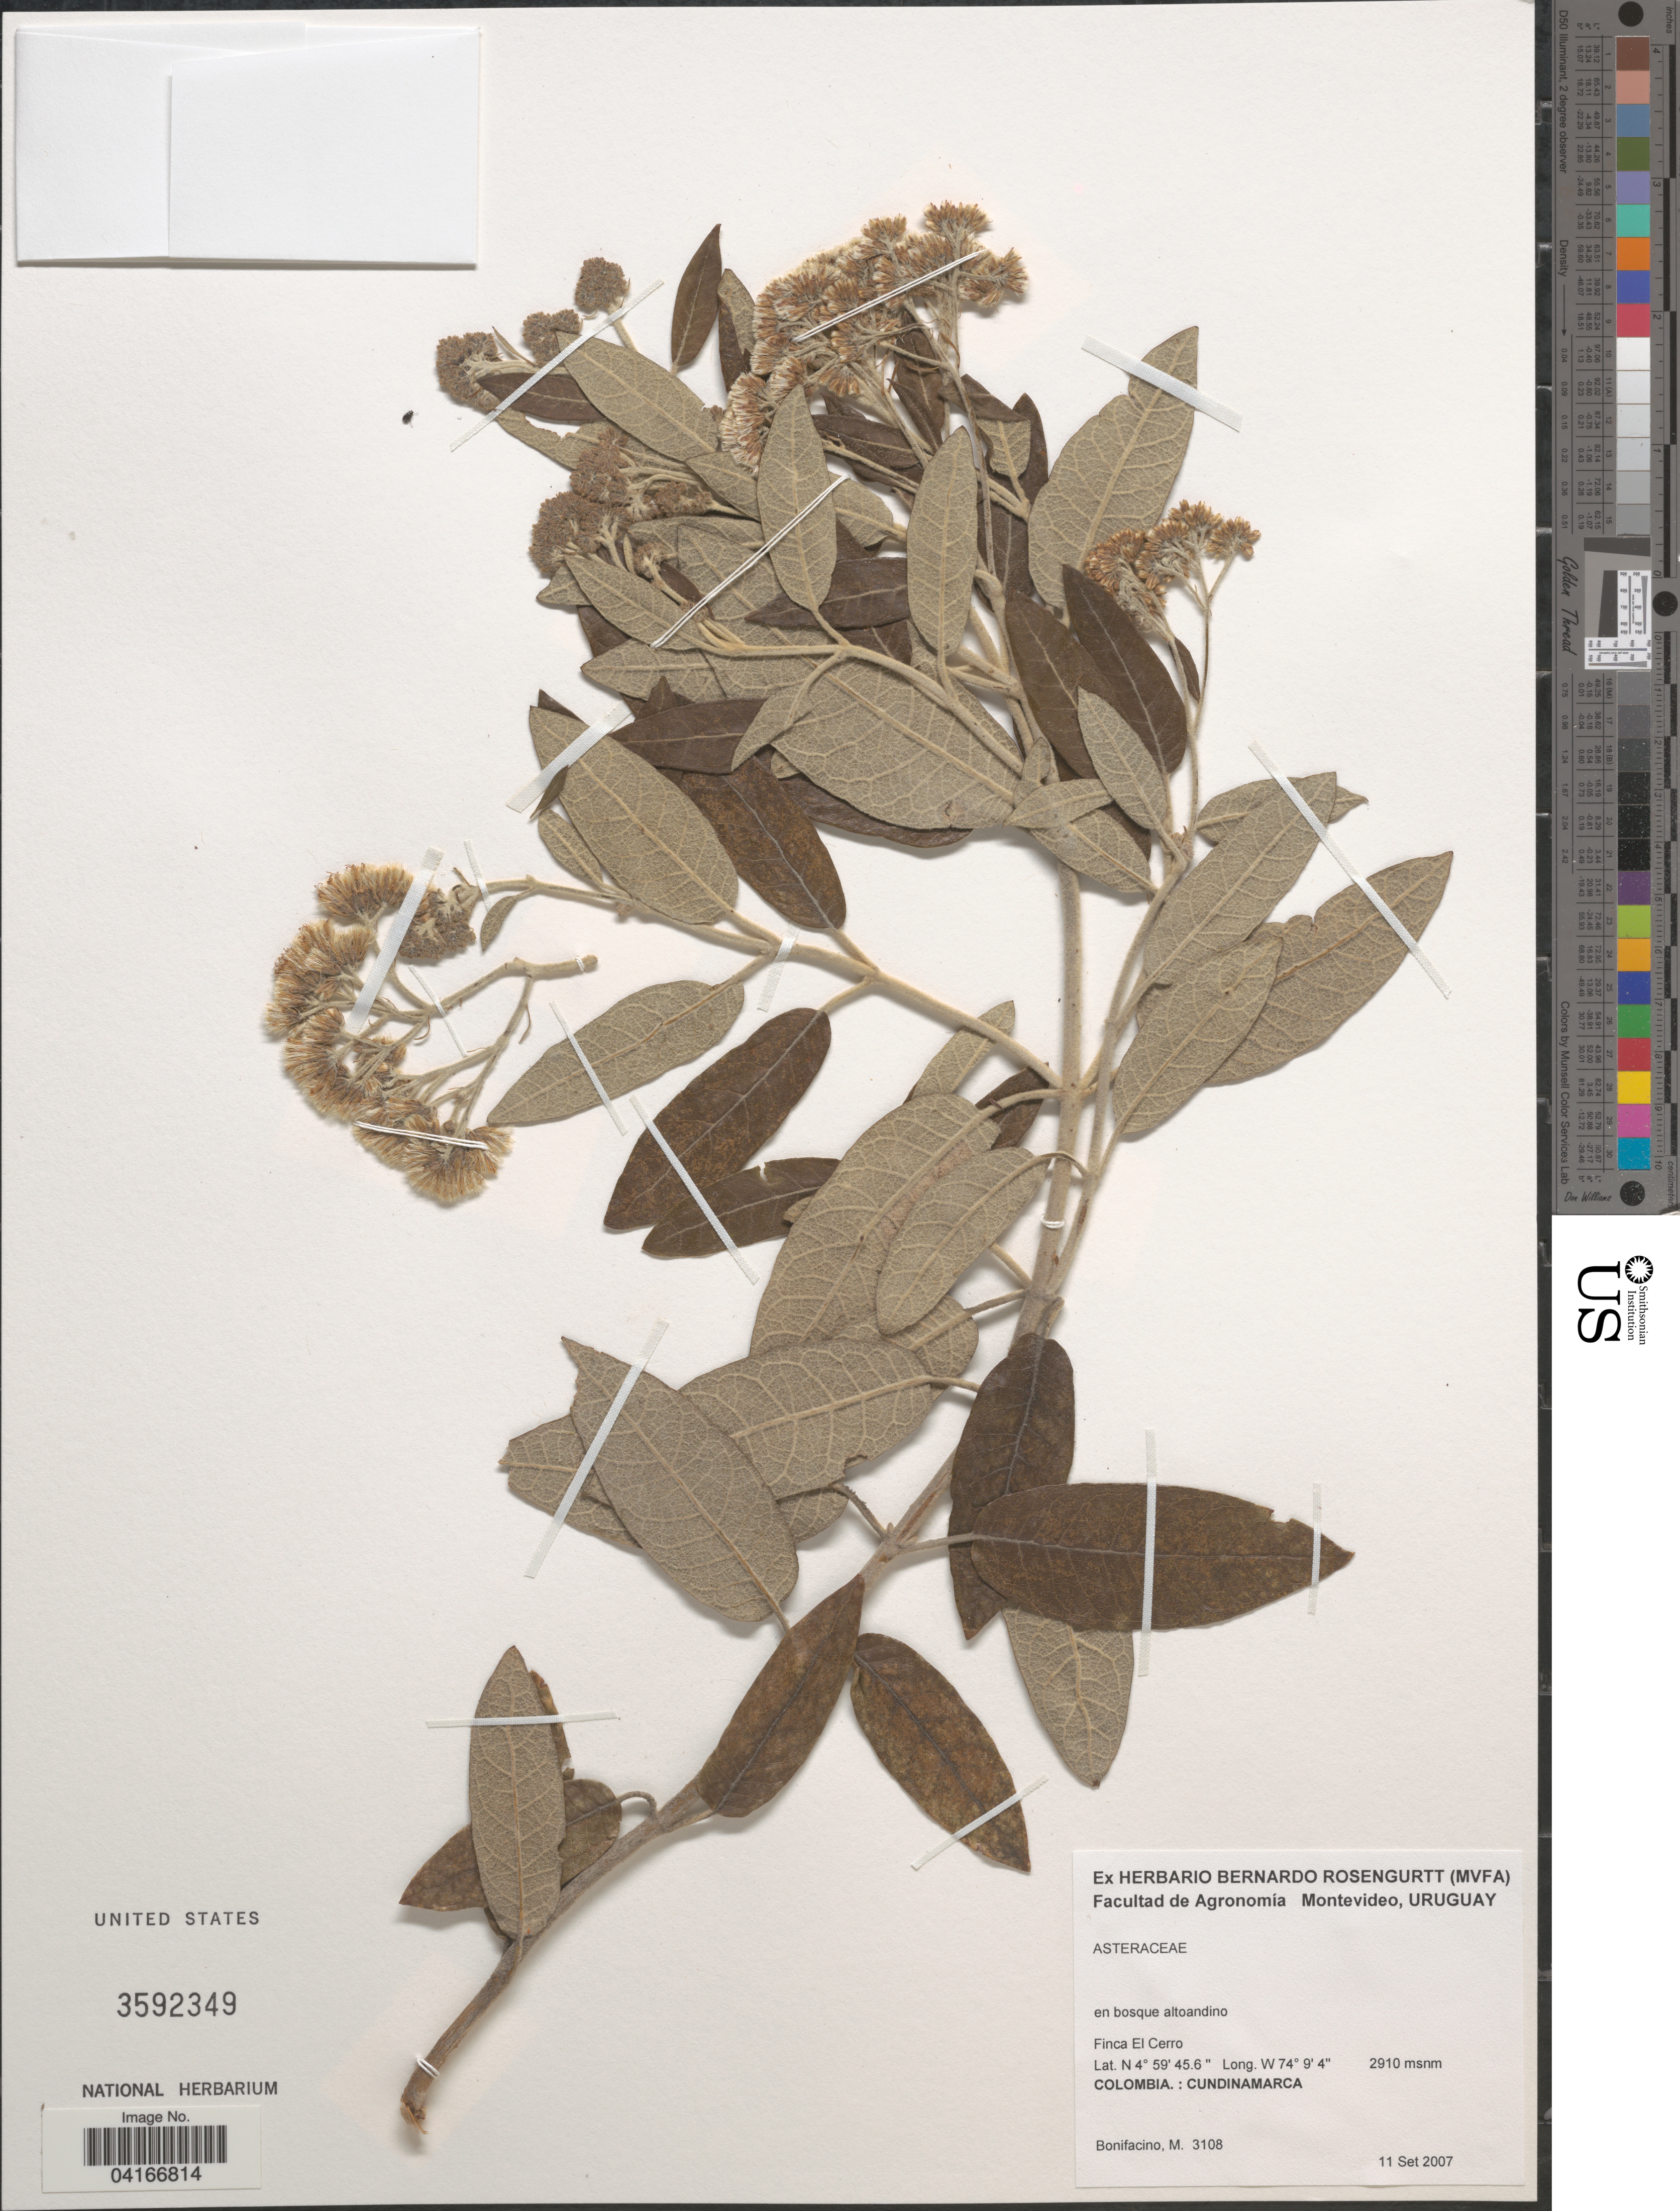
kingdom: Plantae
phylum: Tracheophyta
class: Magnoliopsida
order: Asterales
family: Asteraceae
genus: Ageratina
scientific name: Ageratina angustifolia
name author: (Kunth) R.M. King & H. Rob.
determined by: Ávila, F. A.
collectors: M. Bonifacino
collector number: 3108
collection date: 2007-09-11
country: Colombia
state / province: Cundinamarca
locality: Finca El Cerro.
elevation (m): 2910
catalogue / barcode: US 3592349